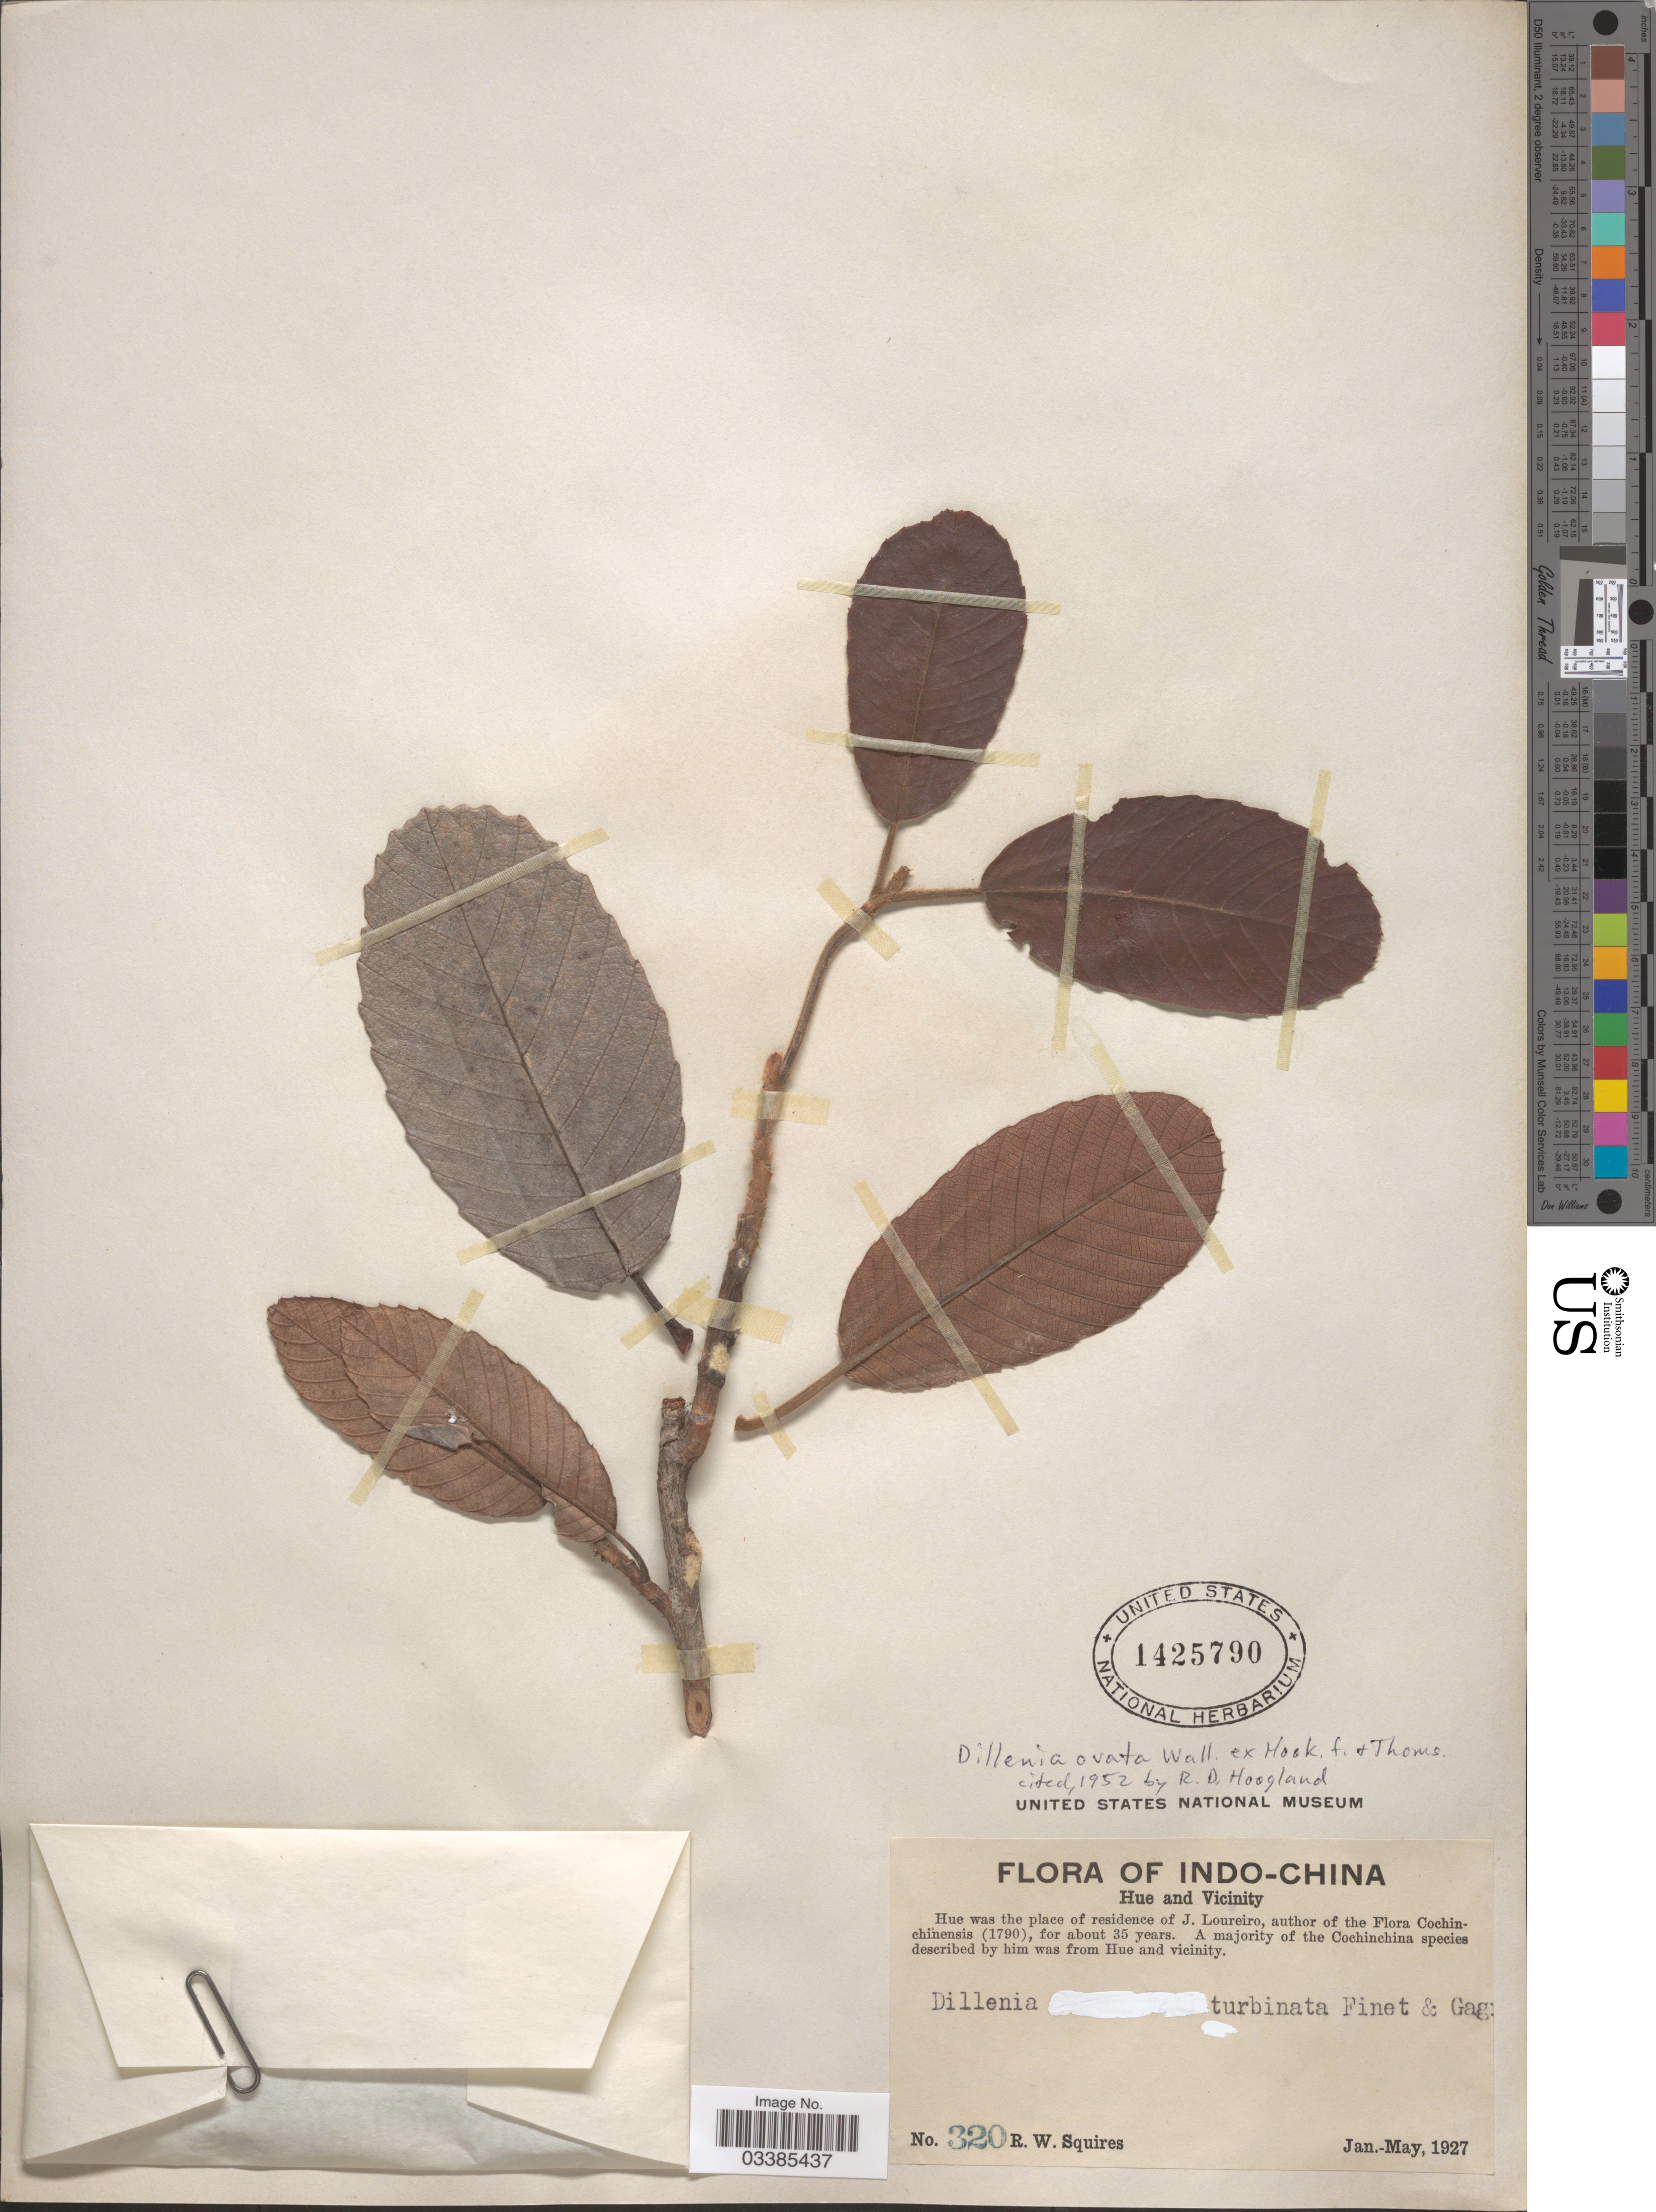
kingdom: Plantae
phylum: Tracheophyta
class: Magnoliopsida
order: Dilleniales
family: Dilleniaceae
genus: Dillenia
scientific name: Dillenia ovata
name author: Wall. ex Hook. f. & Thoms.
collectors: R. Squires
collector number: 320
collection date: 1927-01/1927-05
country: Vietnam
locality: Indo-China, Hue and vicinity.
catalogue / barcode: US 1425790